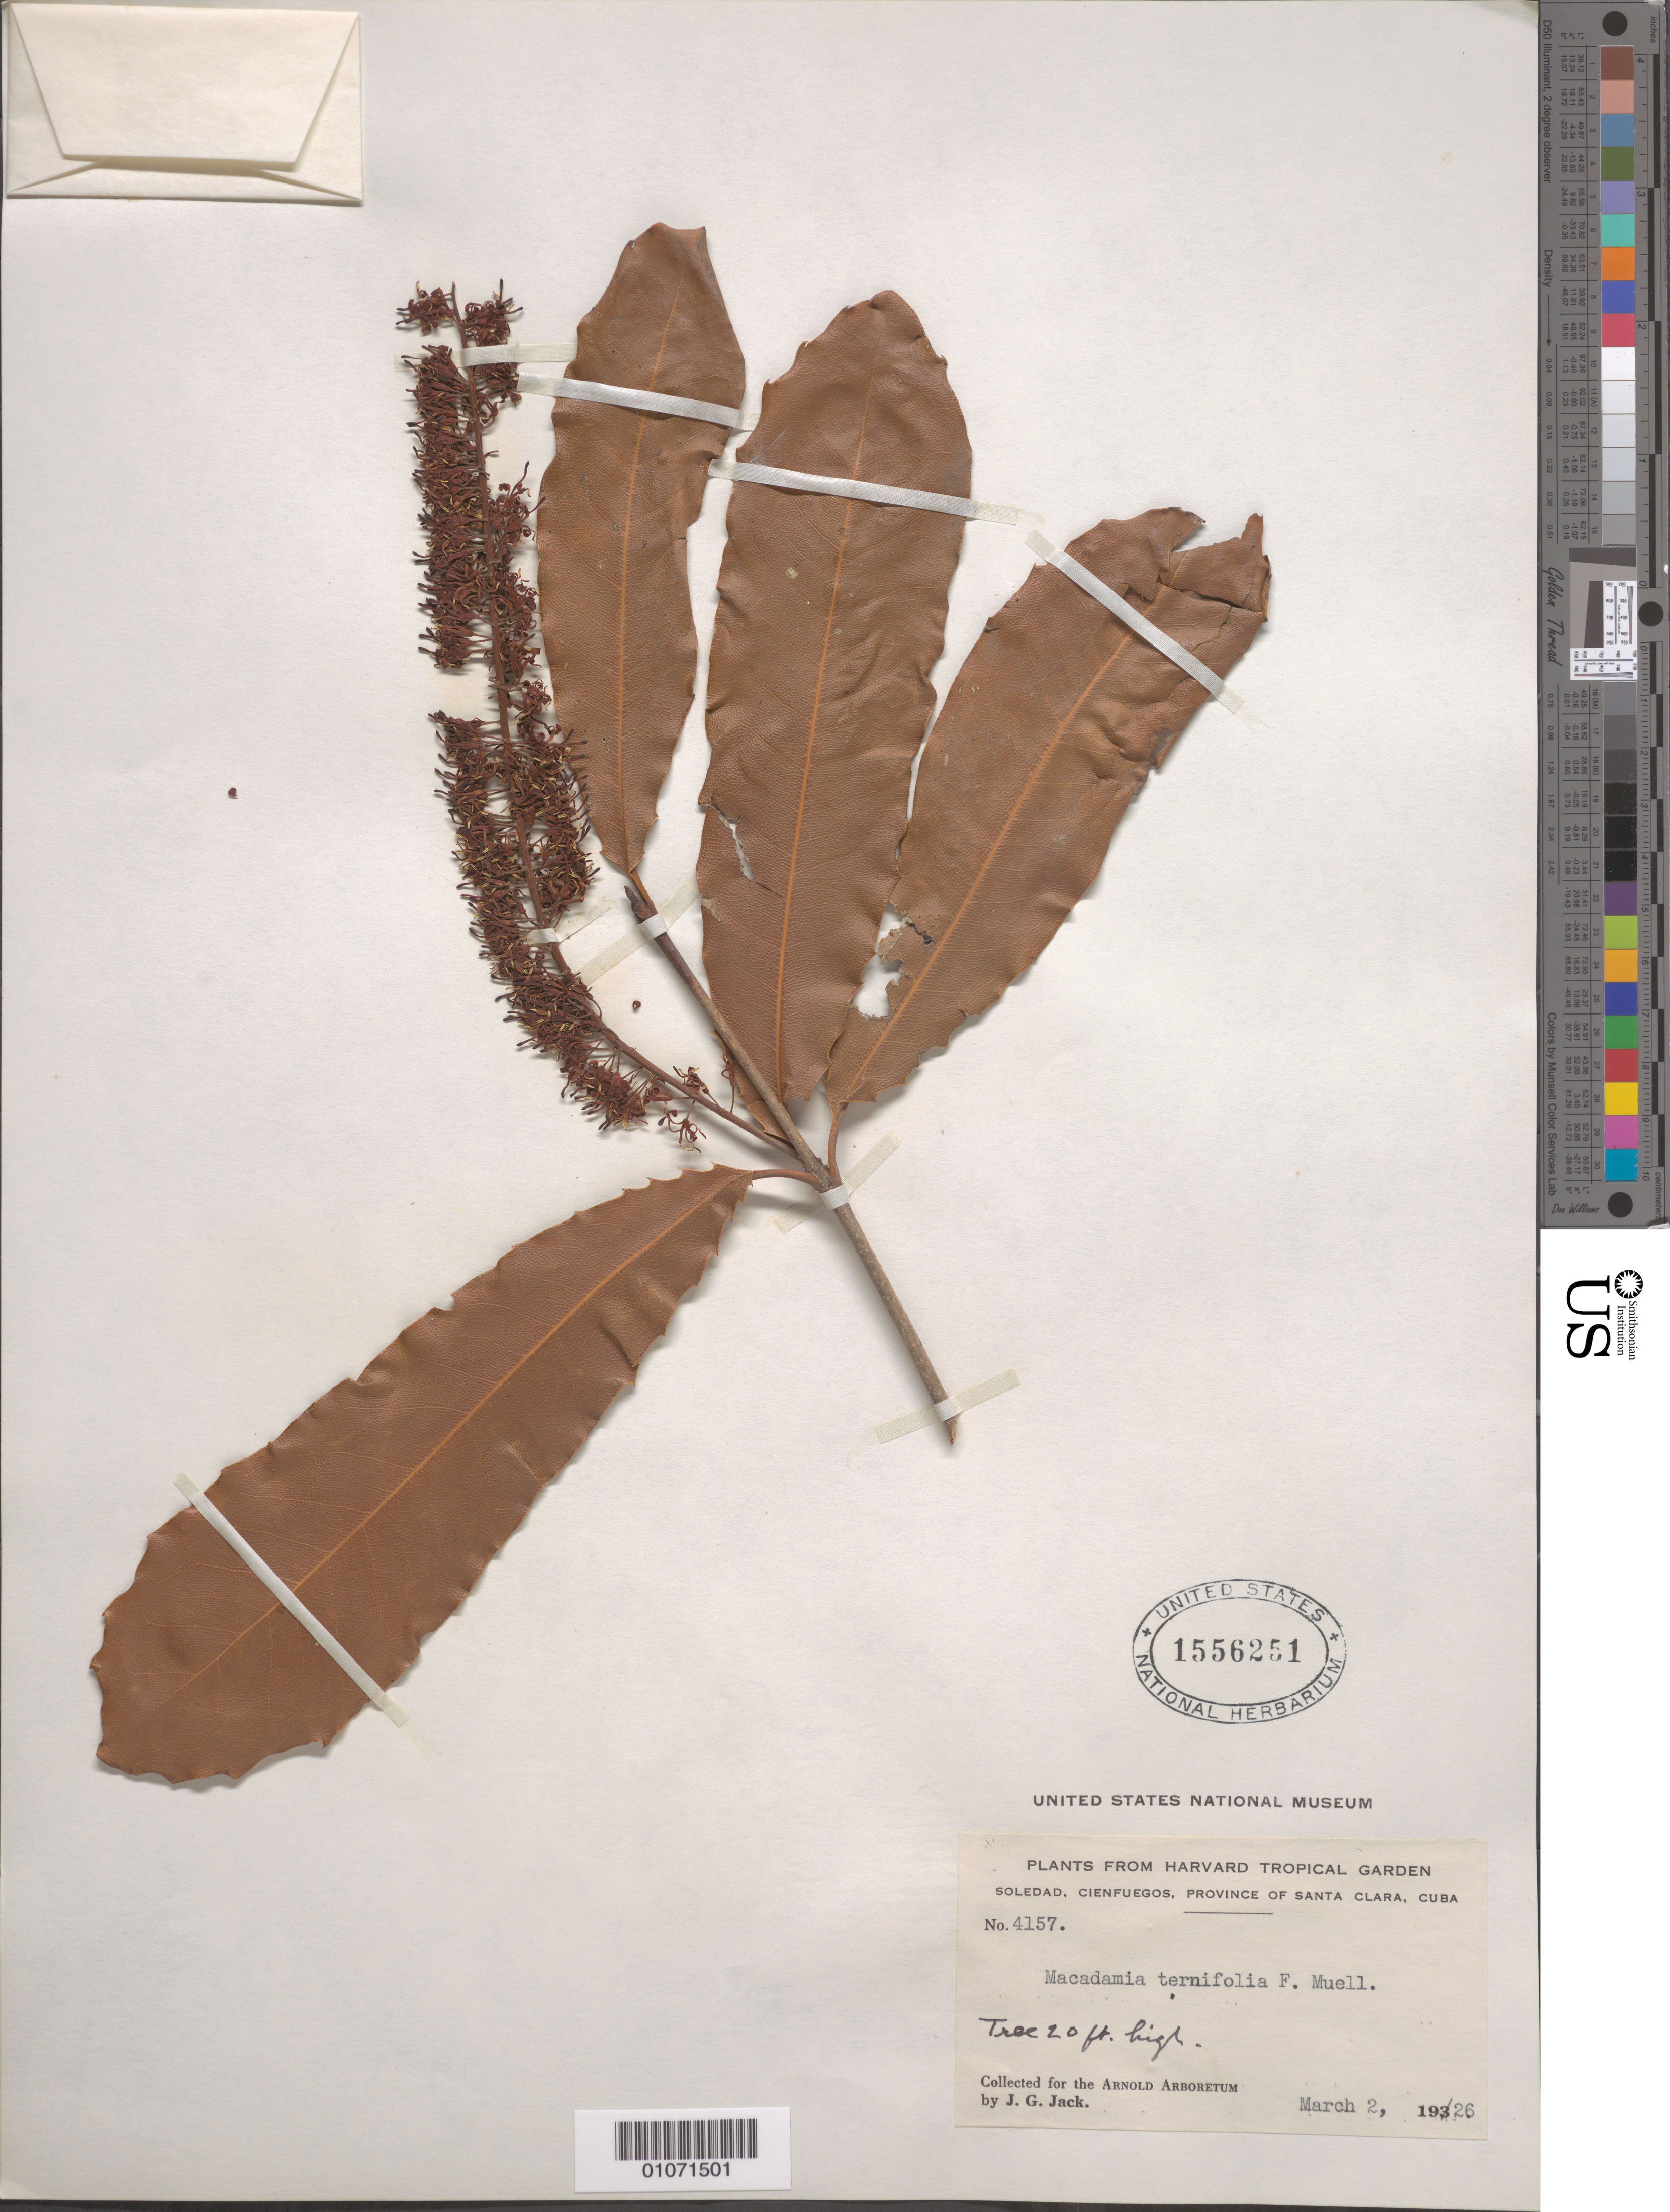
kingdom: Plantae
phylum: Tracheophyta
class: Magnoliopsida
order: Proteales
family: Proteaceae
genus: Macadamia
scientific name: Macadamia ternifolia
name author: F. Muell.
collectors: J. G. Jack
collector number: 4157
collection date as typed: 02 Mar 1926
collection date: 1926-03-02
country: Cuba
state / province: Cienfuegos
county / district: Santa Clara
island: Cuba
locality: Soledad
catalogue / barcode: US 1556251